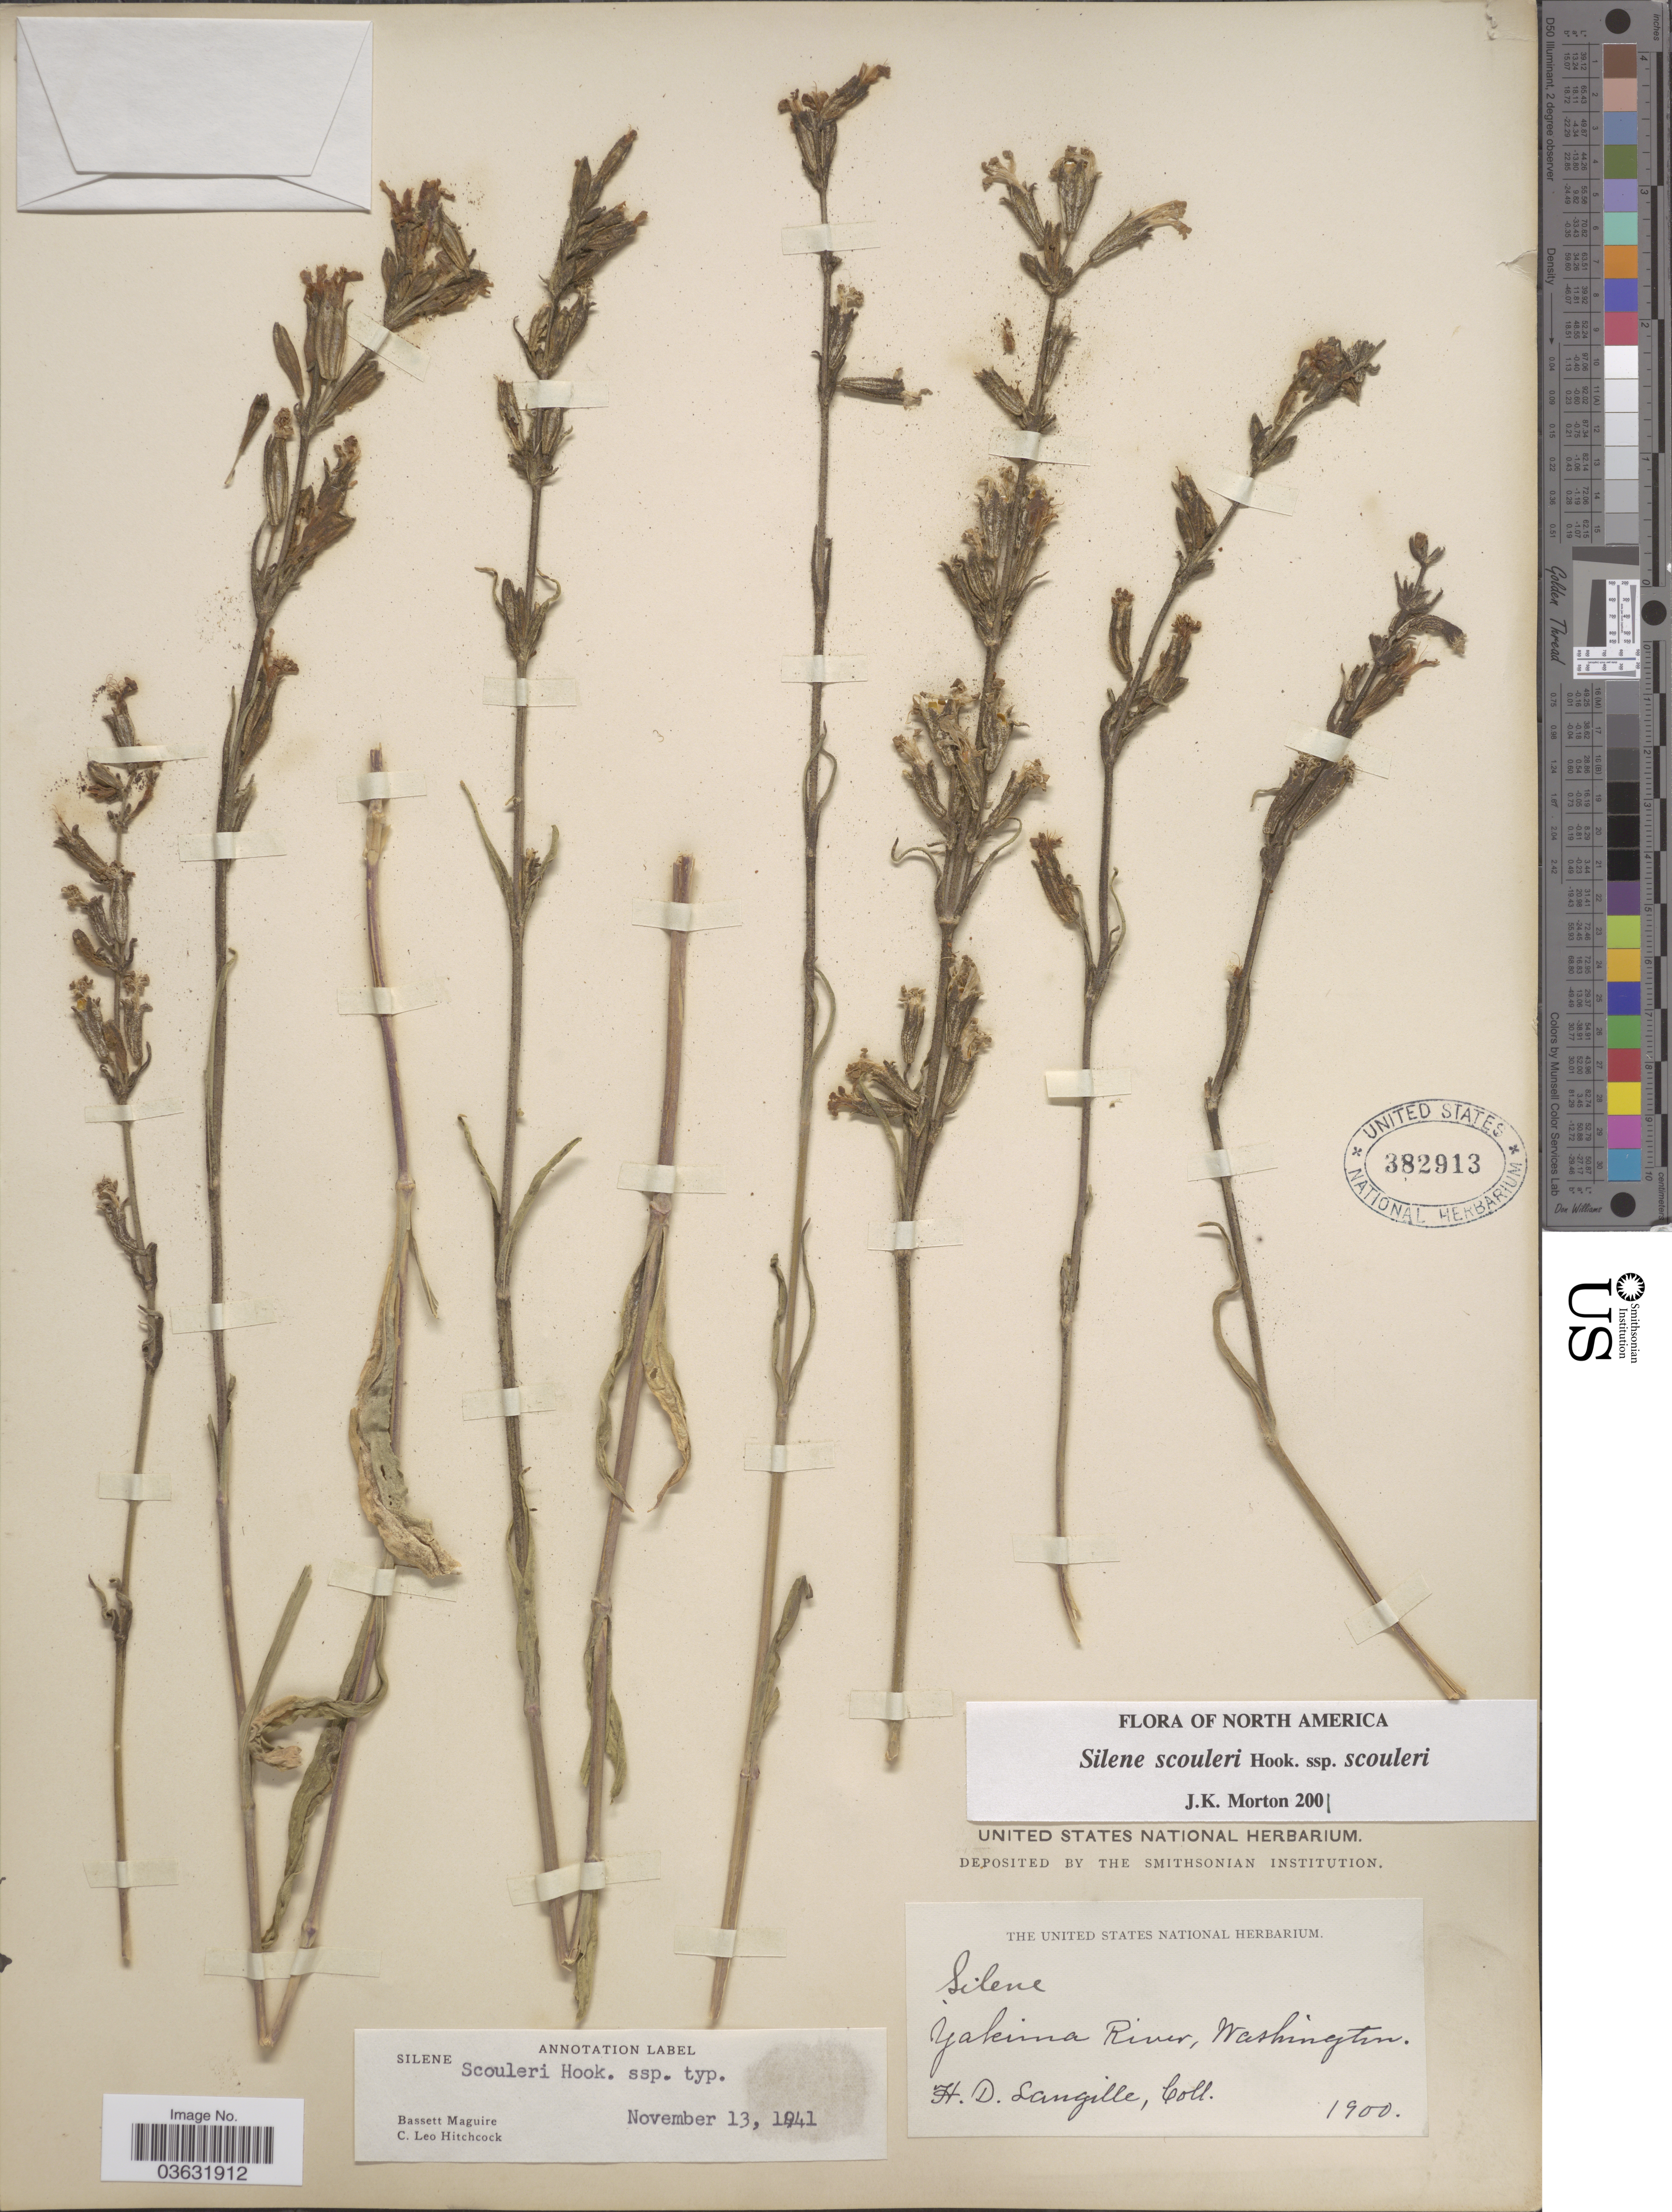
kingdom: Plantae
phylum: Tracheophyta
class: Magnoliopsida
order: Caryophyllales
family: Caryophyllaceae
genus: Silene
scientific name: Silene scouleri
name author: Hook.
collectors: H. Langille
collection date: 1900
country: United States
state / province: Washington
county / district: Yakima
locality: Yakima River.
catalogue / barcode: US 382913